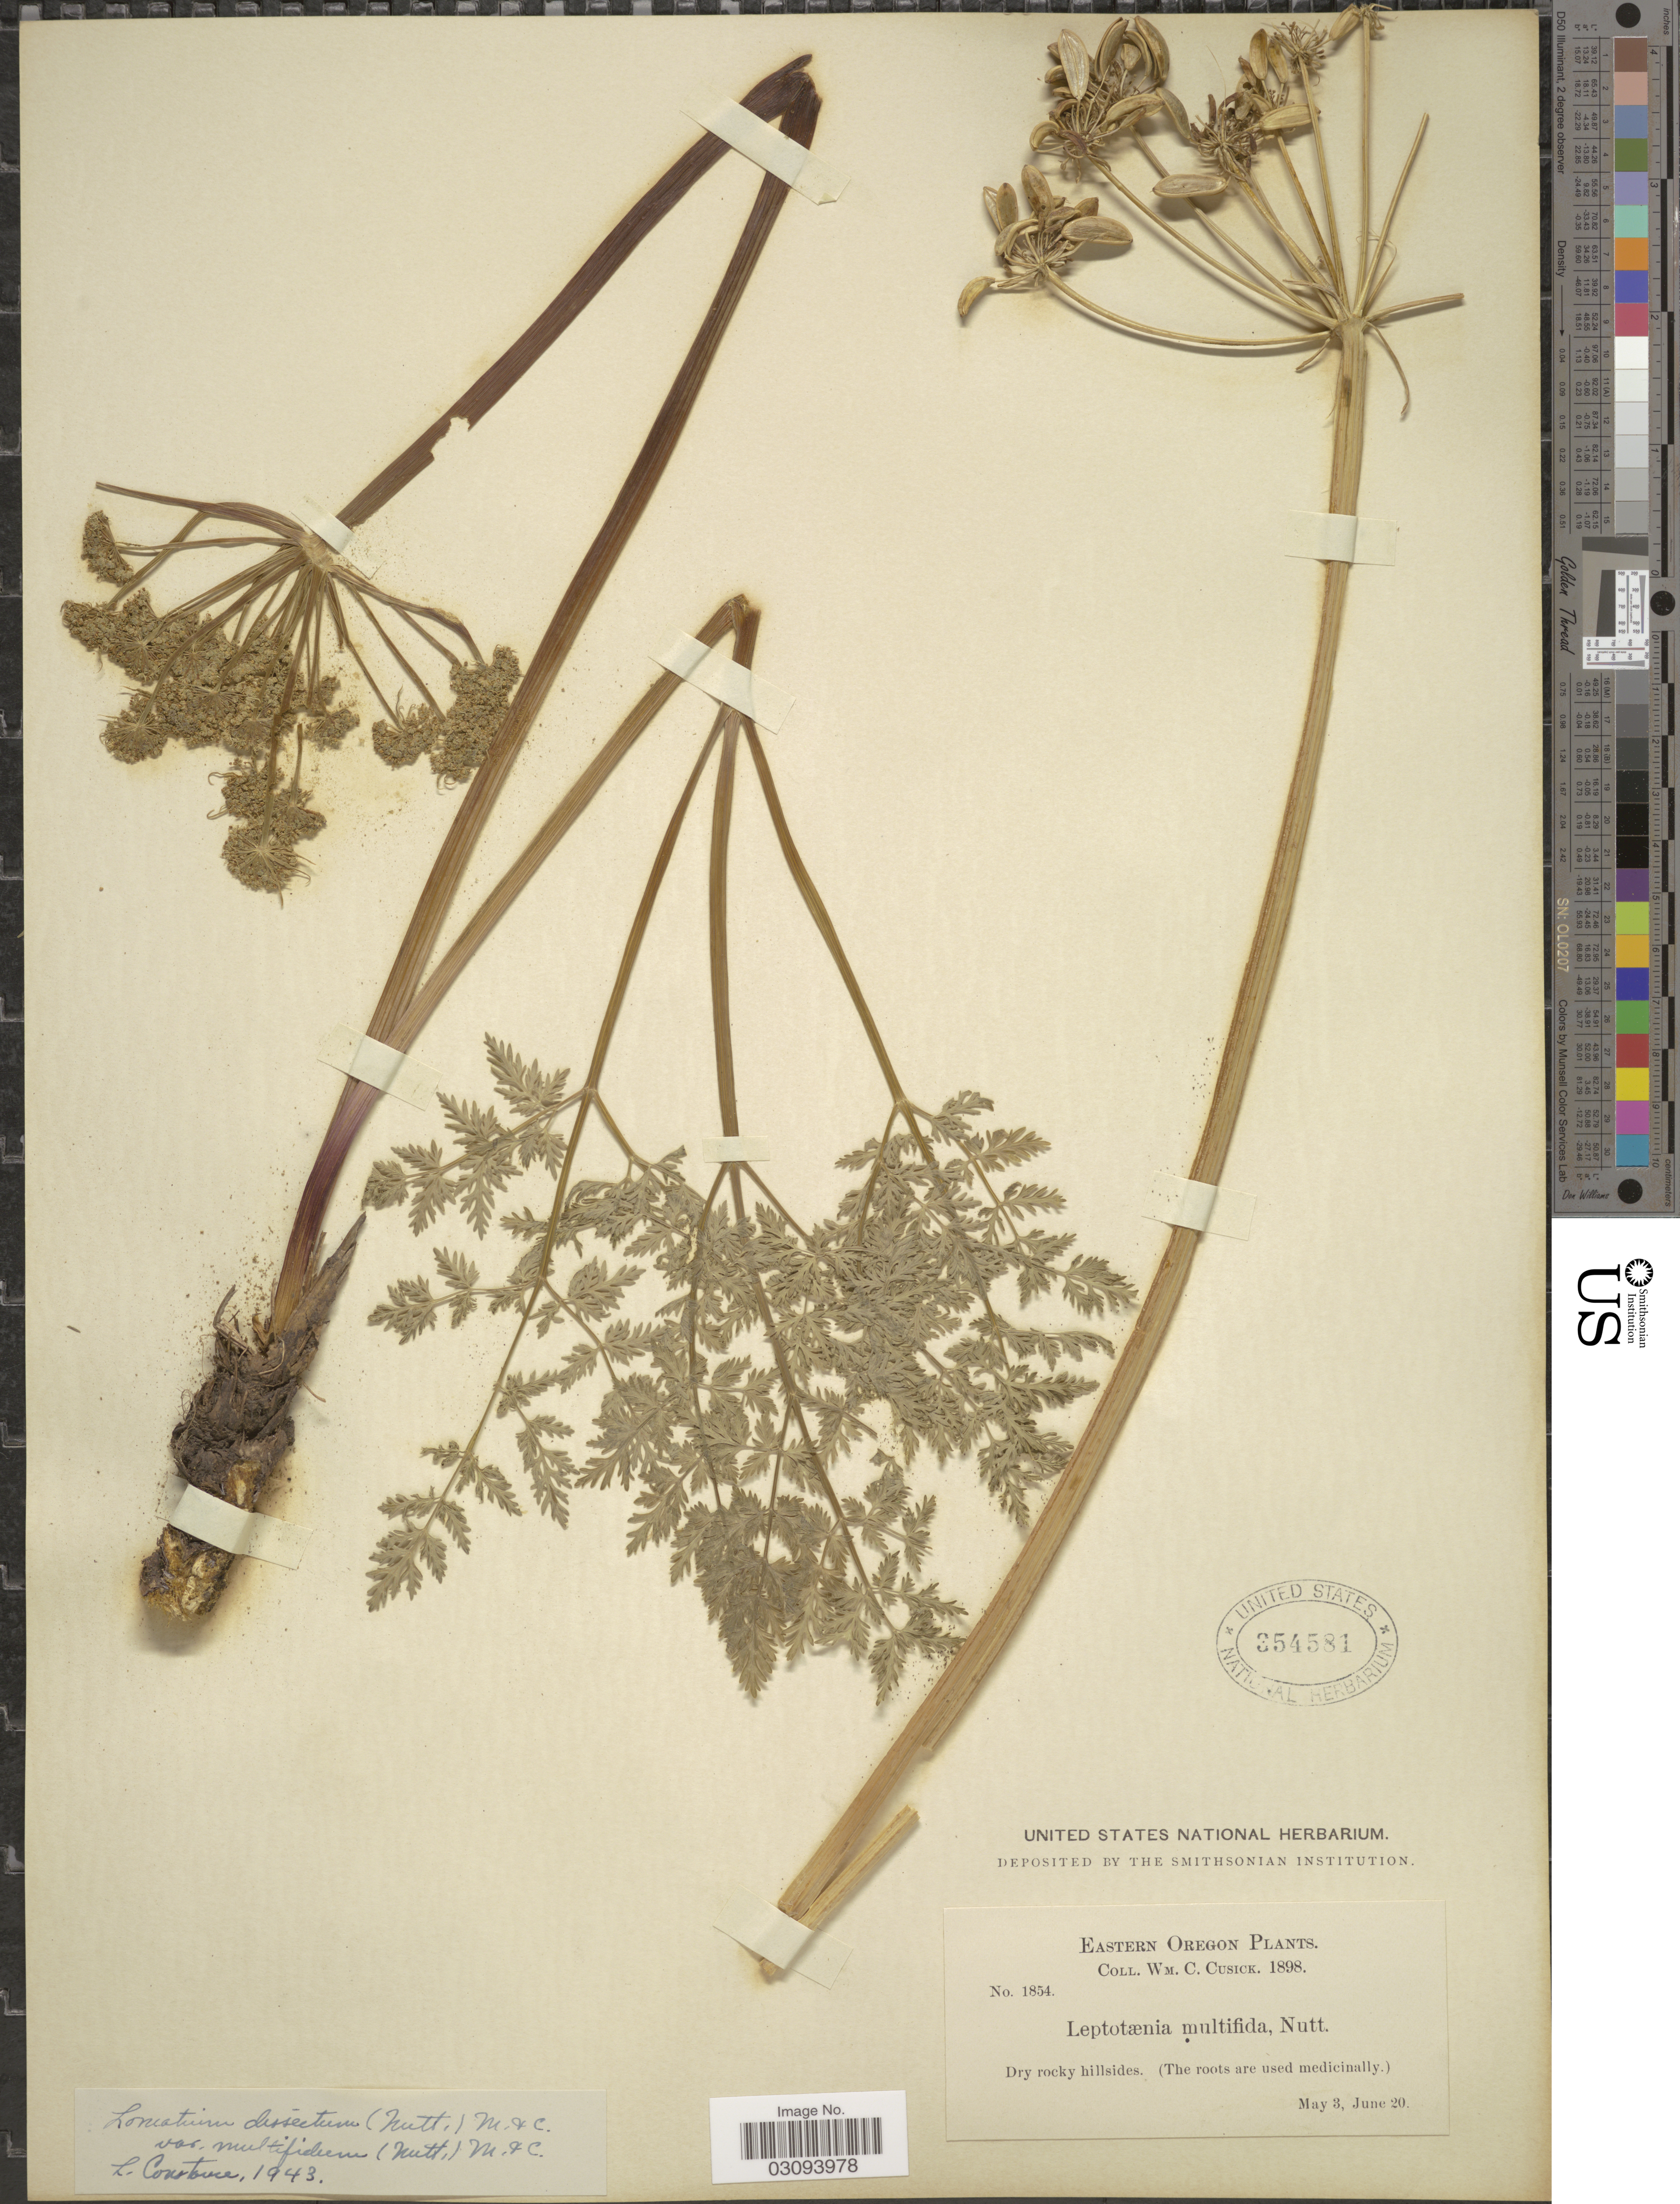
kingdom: Plantae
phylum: Tracheophyta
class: Magnoliopsida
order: Apiales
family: Apiaceae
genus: Lomatium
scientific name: Lomatium dissectum var. multifidum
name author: (Nutt.) Mathias & Constance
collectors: W. C. Cusick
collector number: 1854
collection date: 1898-05-03/1898-06-20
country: United States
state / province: Oregon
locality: Eastern Oregon. Dry rocky hillsides.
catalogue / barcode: US 354581